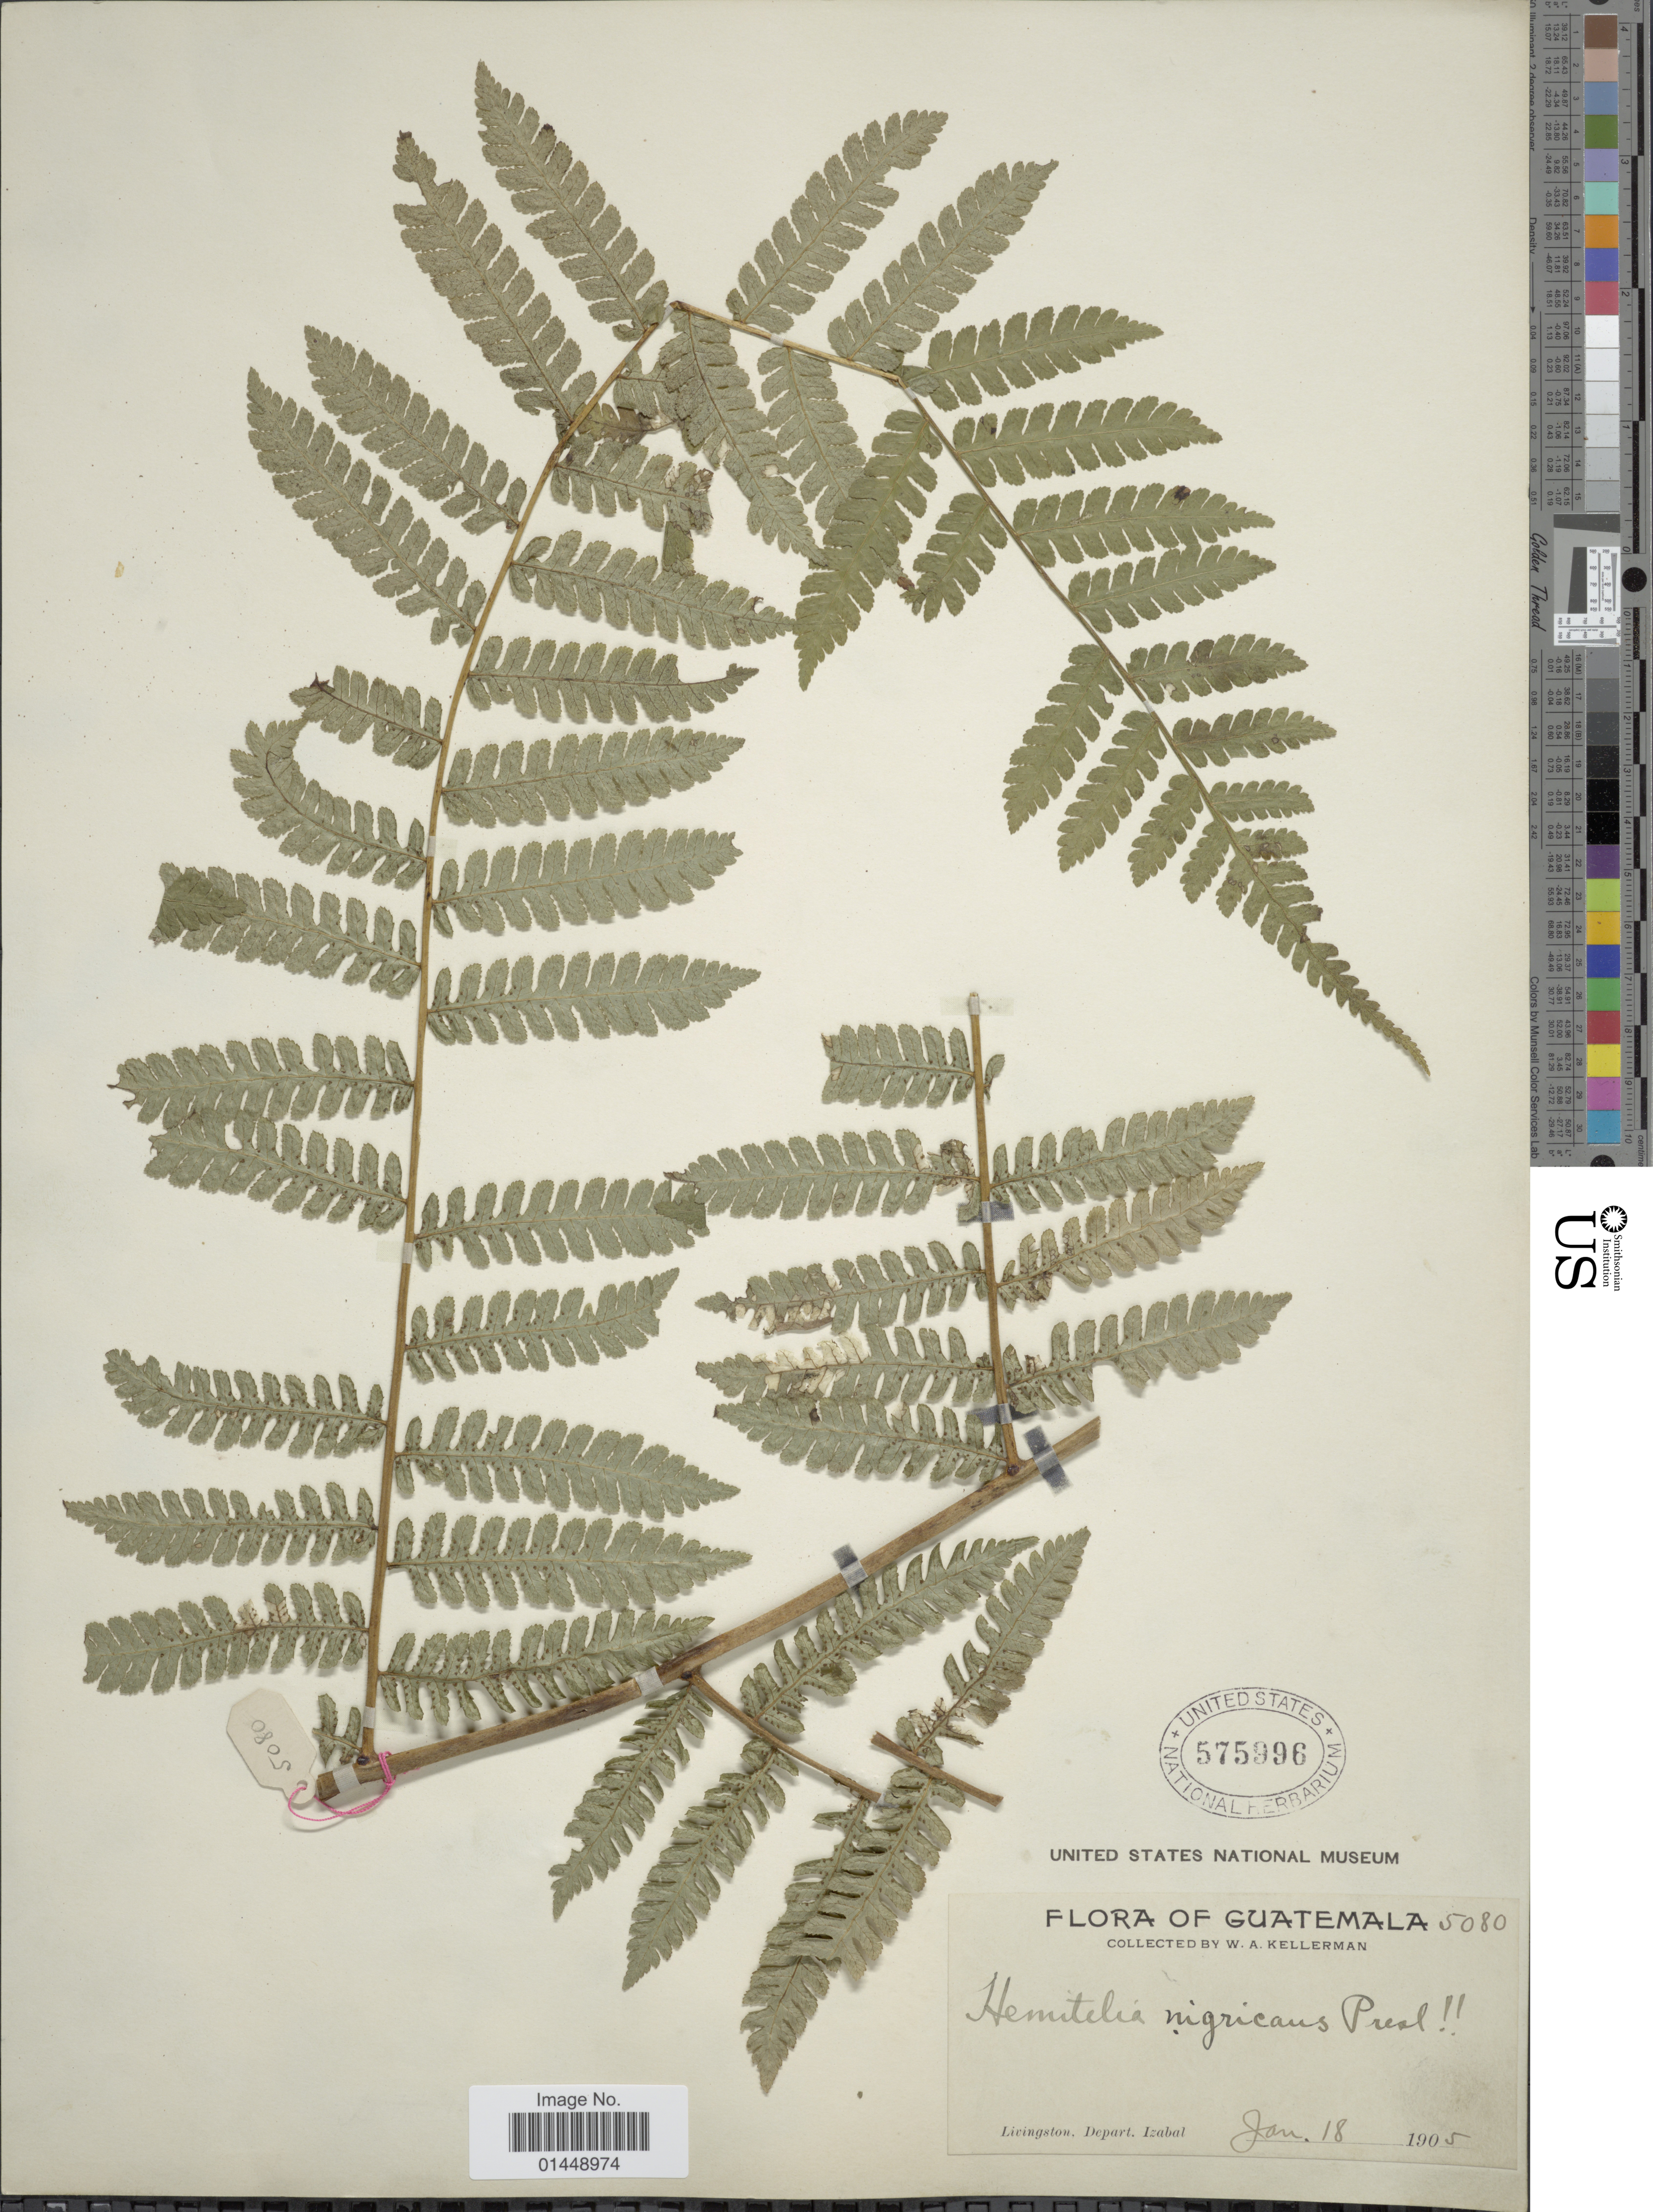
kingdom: Plantae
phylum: Tracheophyta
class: Polypodiopsida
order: Cyatheales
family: Cyatheaceae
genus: Cyathea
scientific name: Cyathea multiflora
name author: Sm.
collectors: W. Kellerman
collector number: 5080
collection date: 1905-01-18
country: Guatemala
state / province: Izabal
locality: Livingstone, Depart. Izabal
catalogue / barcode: US 575996